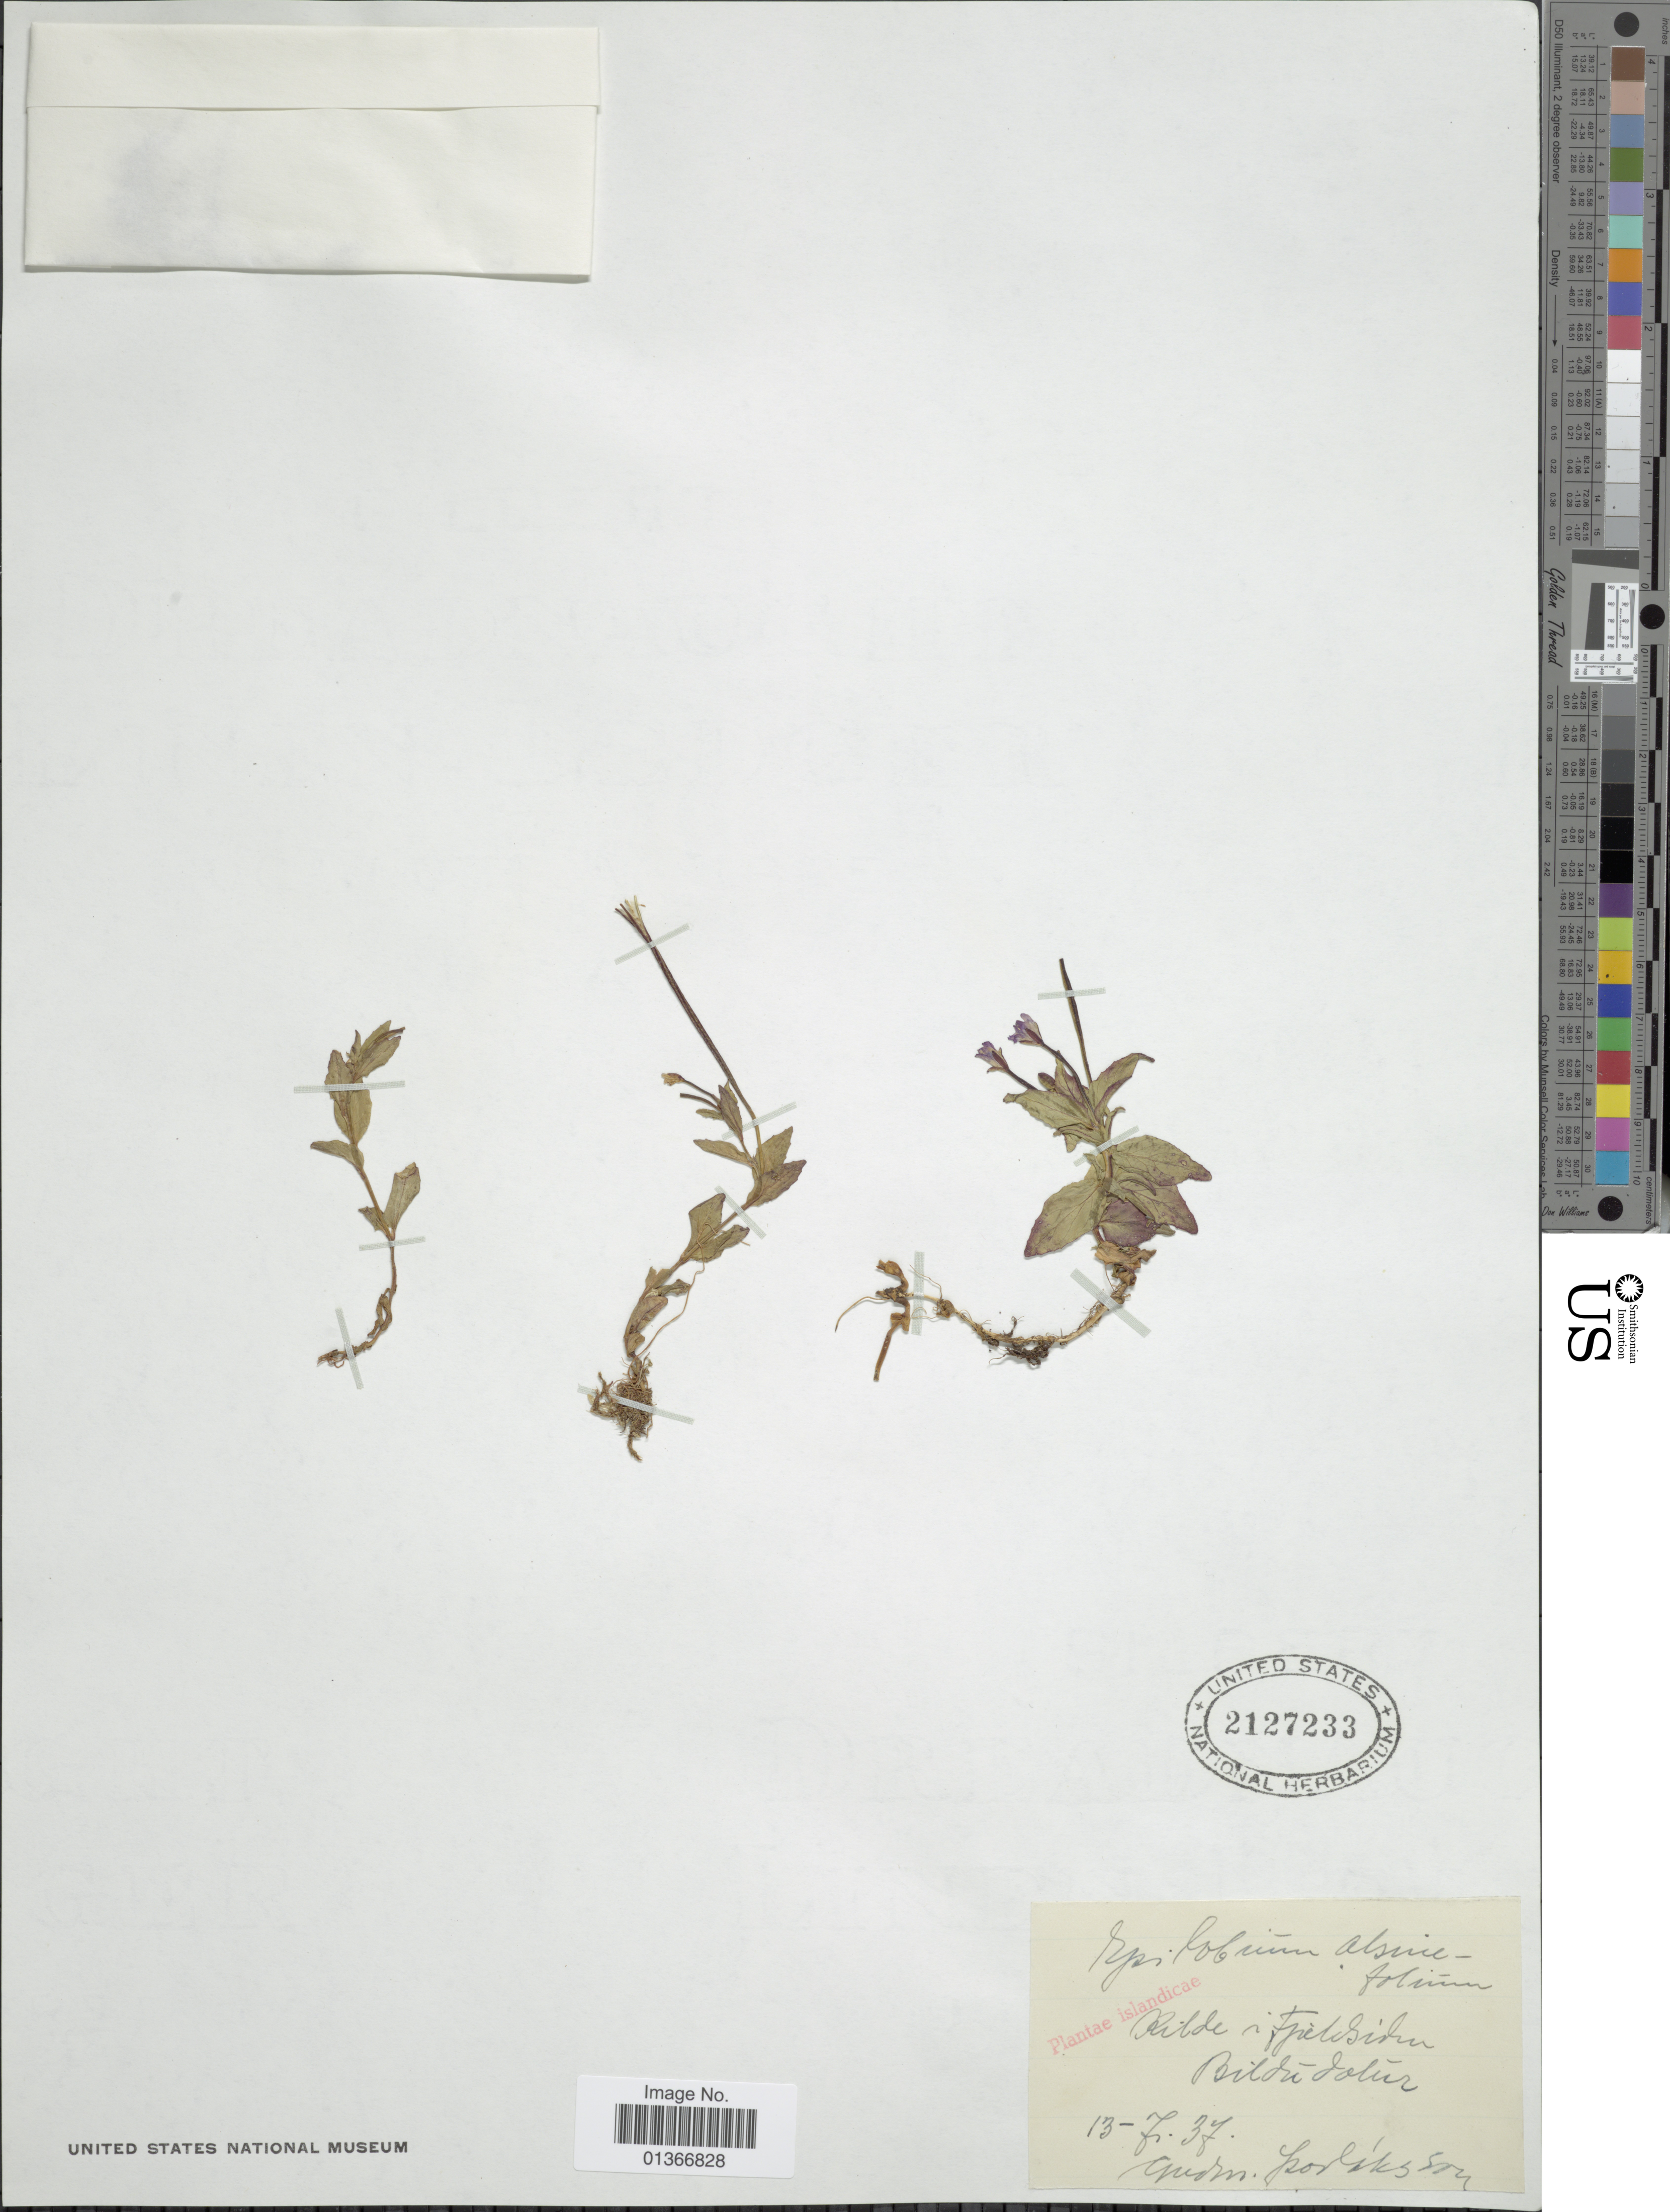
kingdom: Plantae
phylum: Tracheophyta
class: Magnoliopsida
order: Myrtales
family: Onagraceae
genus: Epilobium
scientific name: Epilobium alsinifolium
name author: Vill.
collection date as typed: Transcribed d/m/y: 13/7/37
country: Iceland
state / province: Westfjords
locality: Kilde i Fjieldsiden Bildudalur.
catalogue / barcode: US 2127233